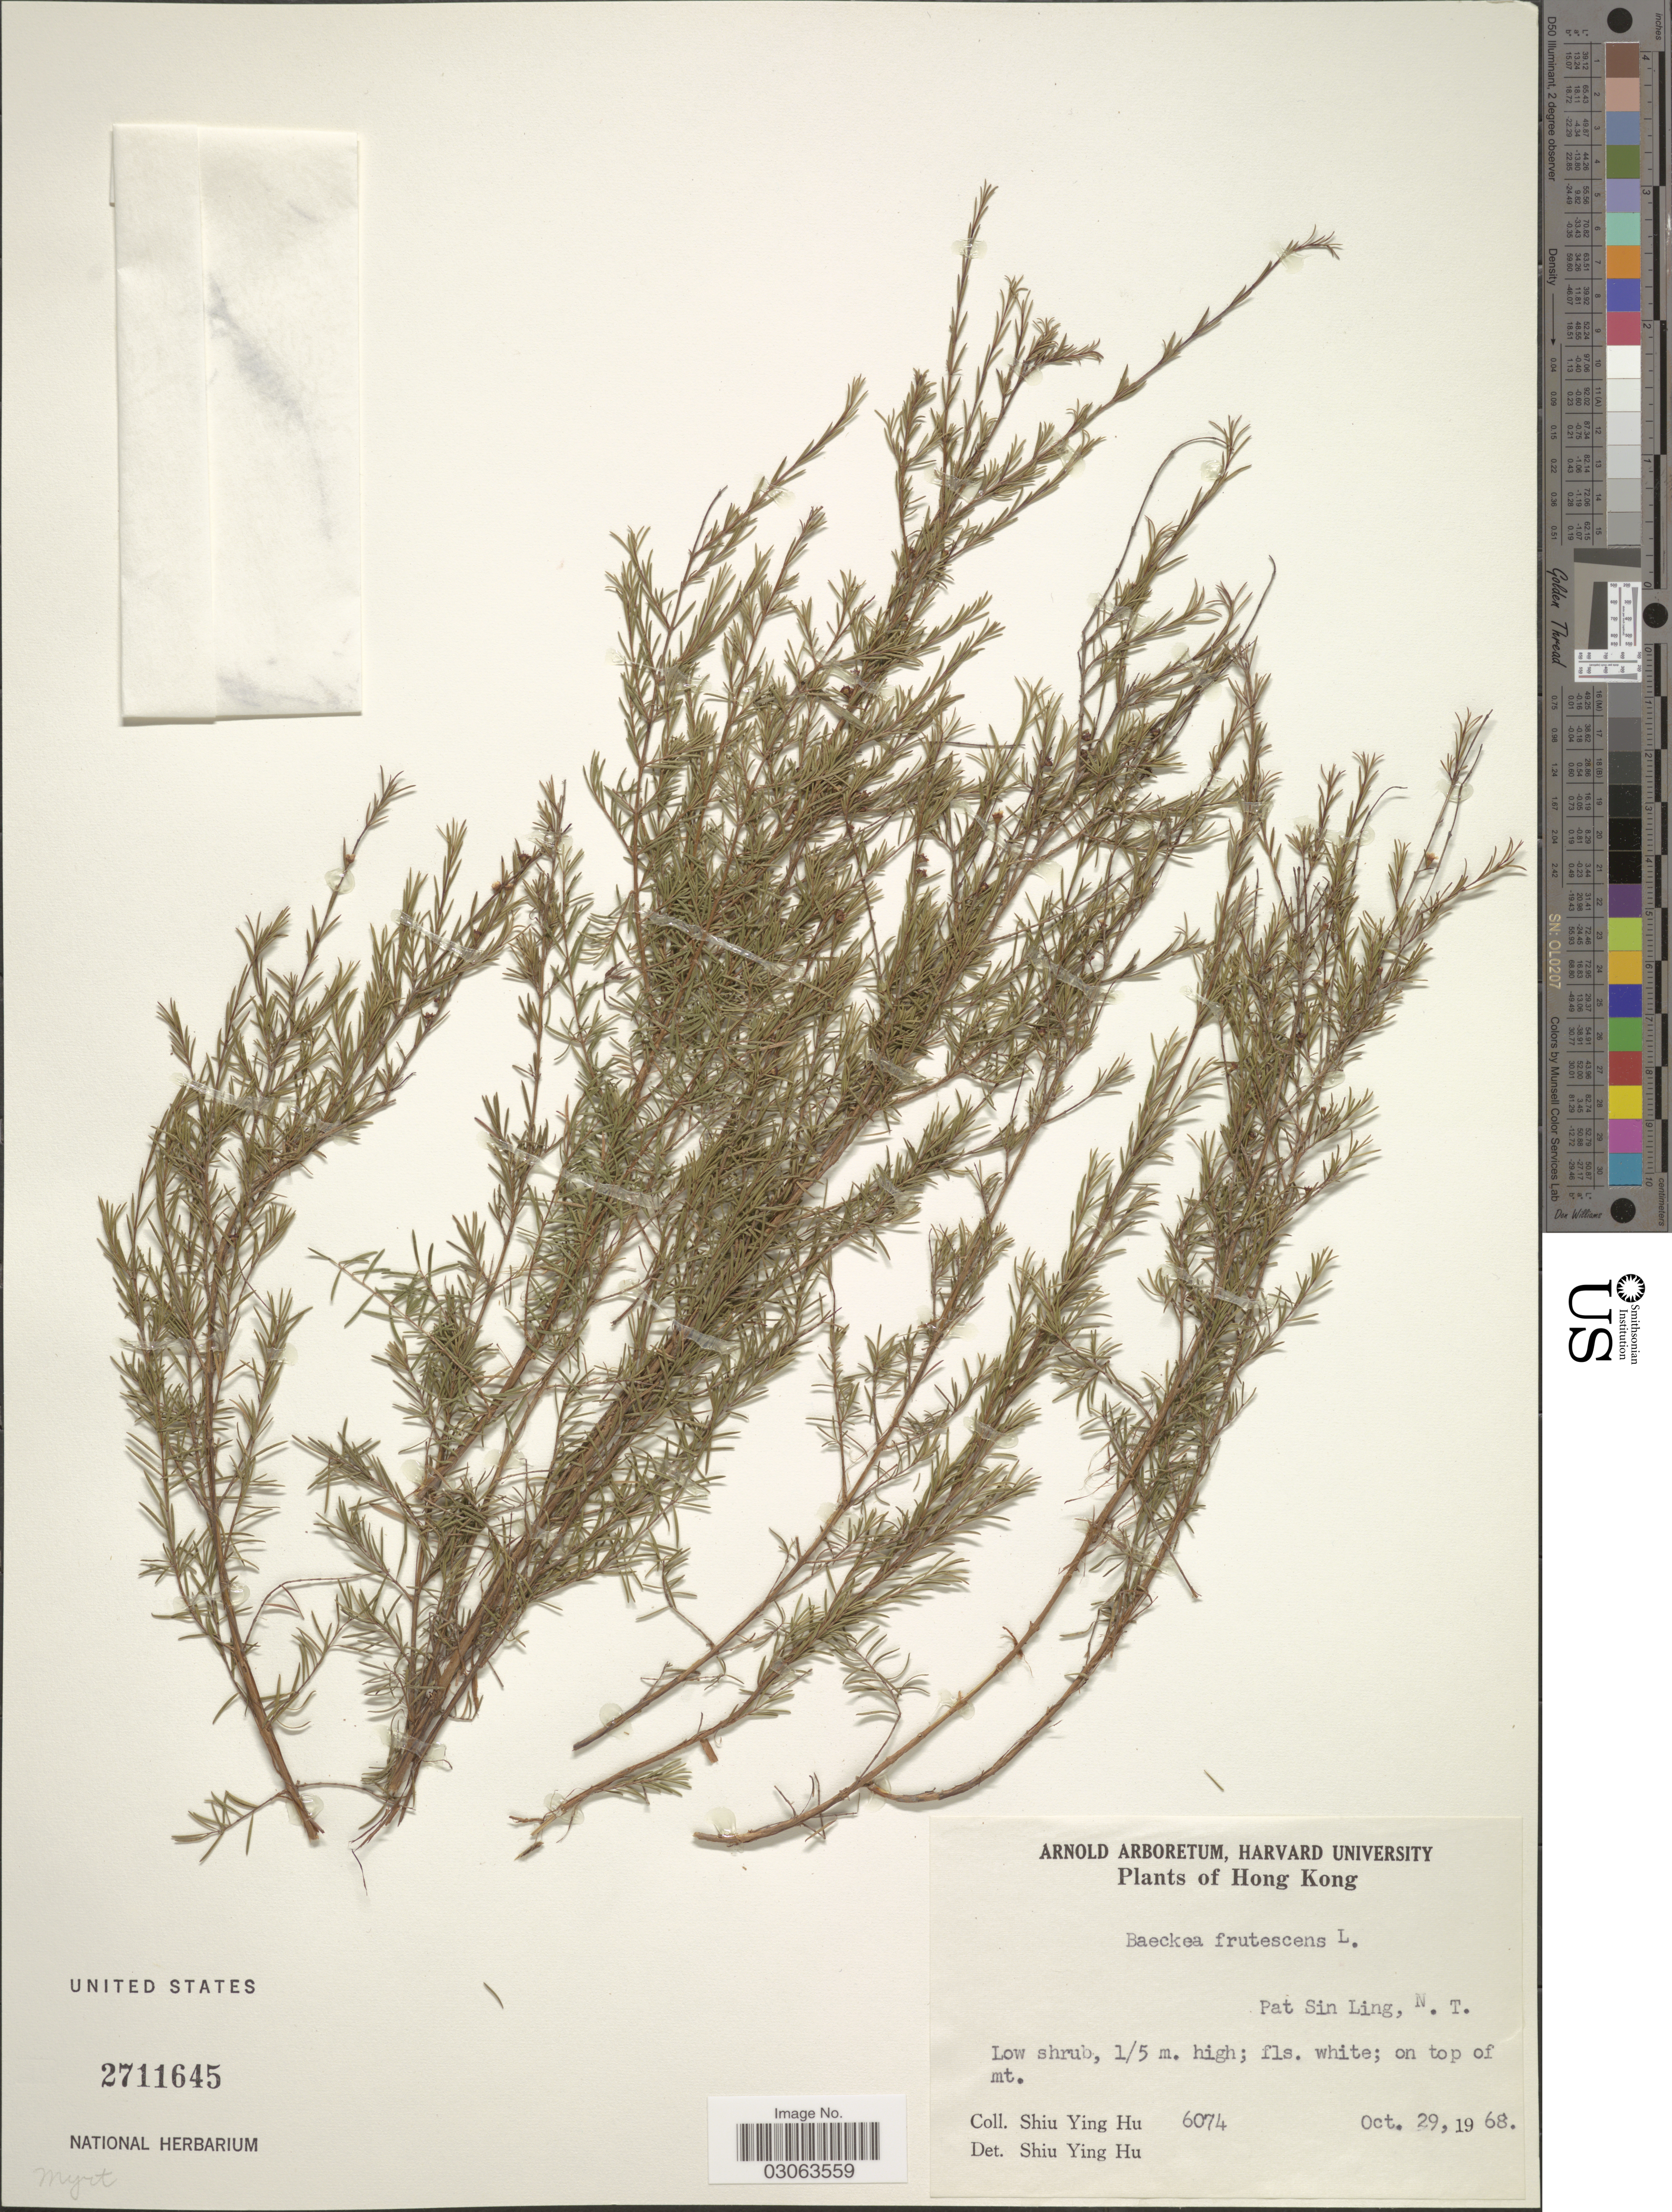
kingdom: Plantae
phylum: Tracheophyta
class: Magnoliopsida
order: Myrtales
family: Myrtaceae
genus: Baeckea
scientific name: Baeckea frutescens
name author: L.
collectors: S. Y. Hu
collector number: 6074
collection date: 1968-10-29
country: China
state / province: Hong Kong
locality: Pat Sin Ling, N. T. On top of mt.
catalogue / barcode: US 2711645